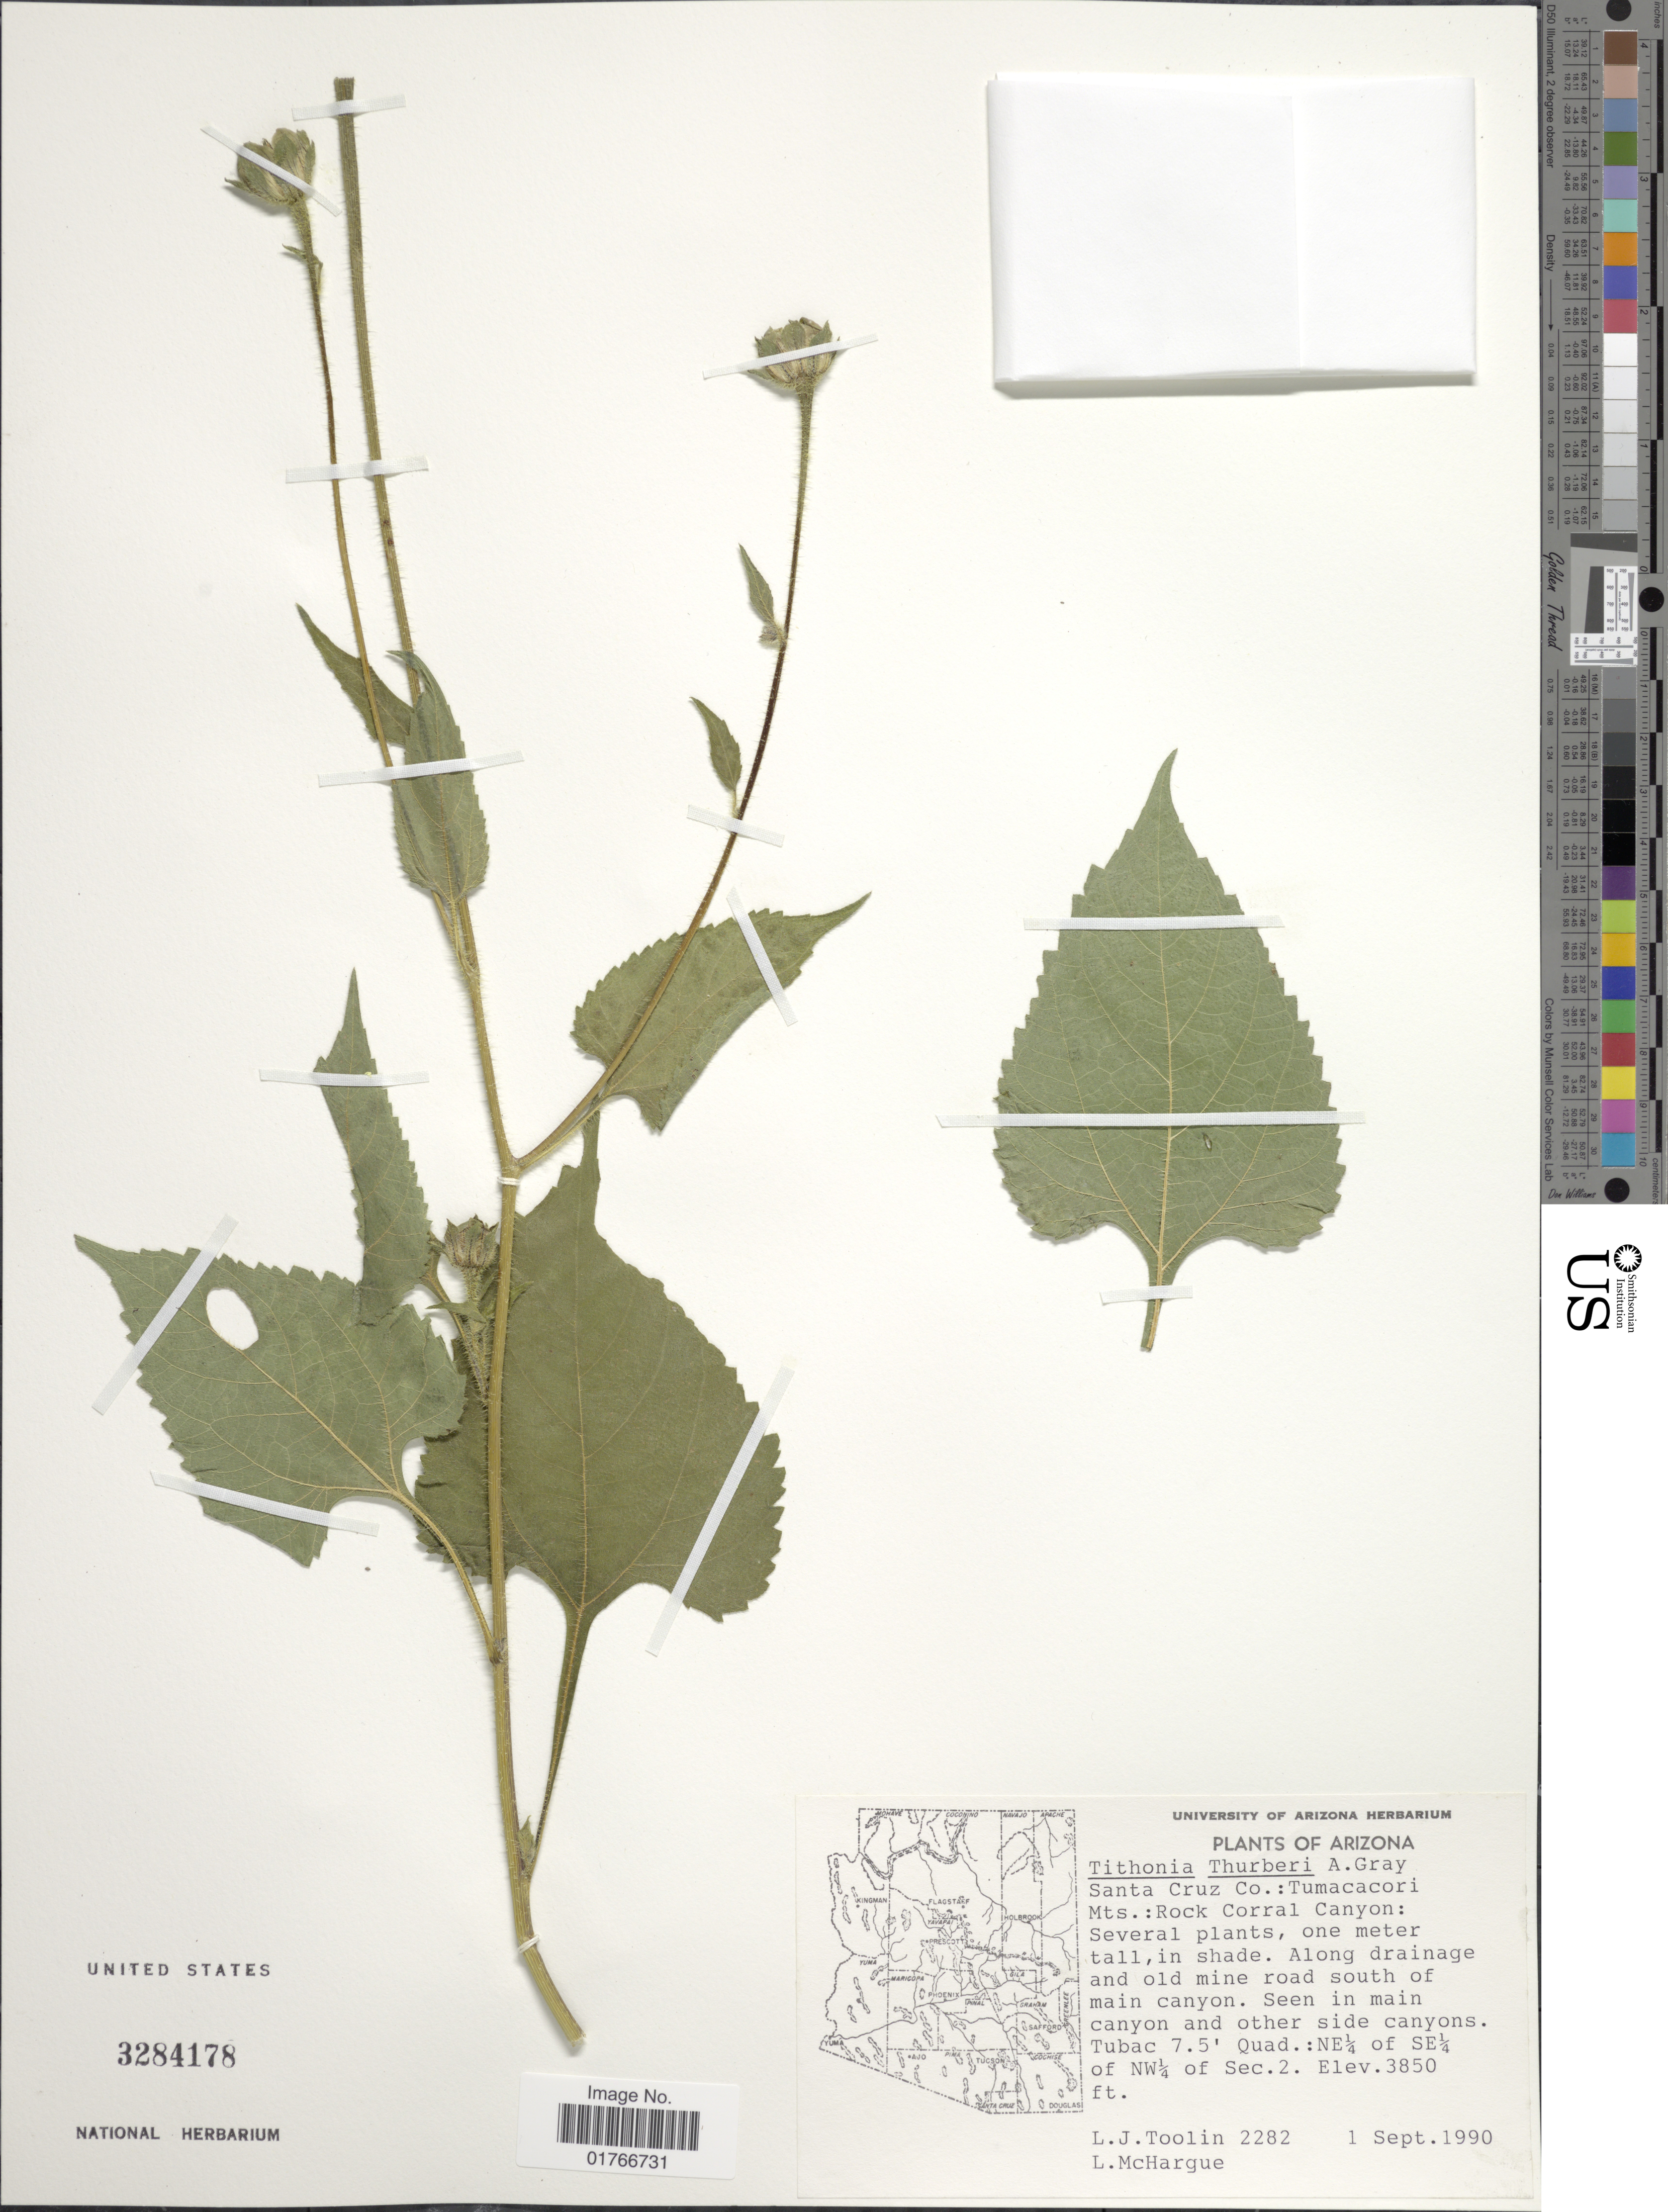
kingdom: Plantae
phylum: Tracheophyta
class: Magnoliopsida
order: Asterales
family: Asteraceae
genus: Tithonia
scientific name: Tithonia thurberi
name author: A. Gray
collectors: L. J. Toolin & L. Mchargue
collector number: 2282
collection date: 1990-09-01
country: United States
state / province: Arizona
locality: Santa Cruz Co., Tumacacori Mts.m Rock Corral Canyon, Tubac 7.5' Quad, NE1/4 of SE1/4 of NW1/4 of Sec 2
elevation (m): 1173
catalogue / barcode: US 3284178